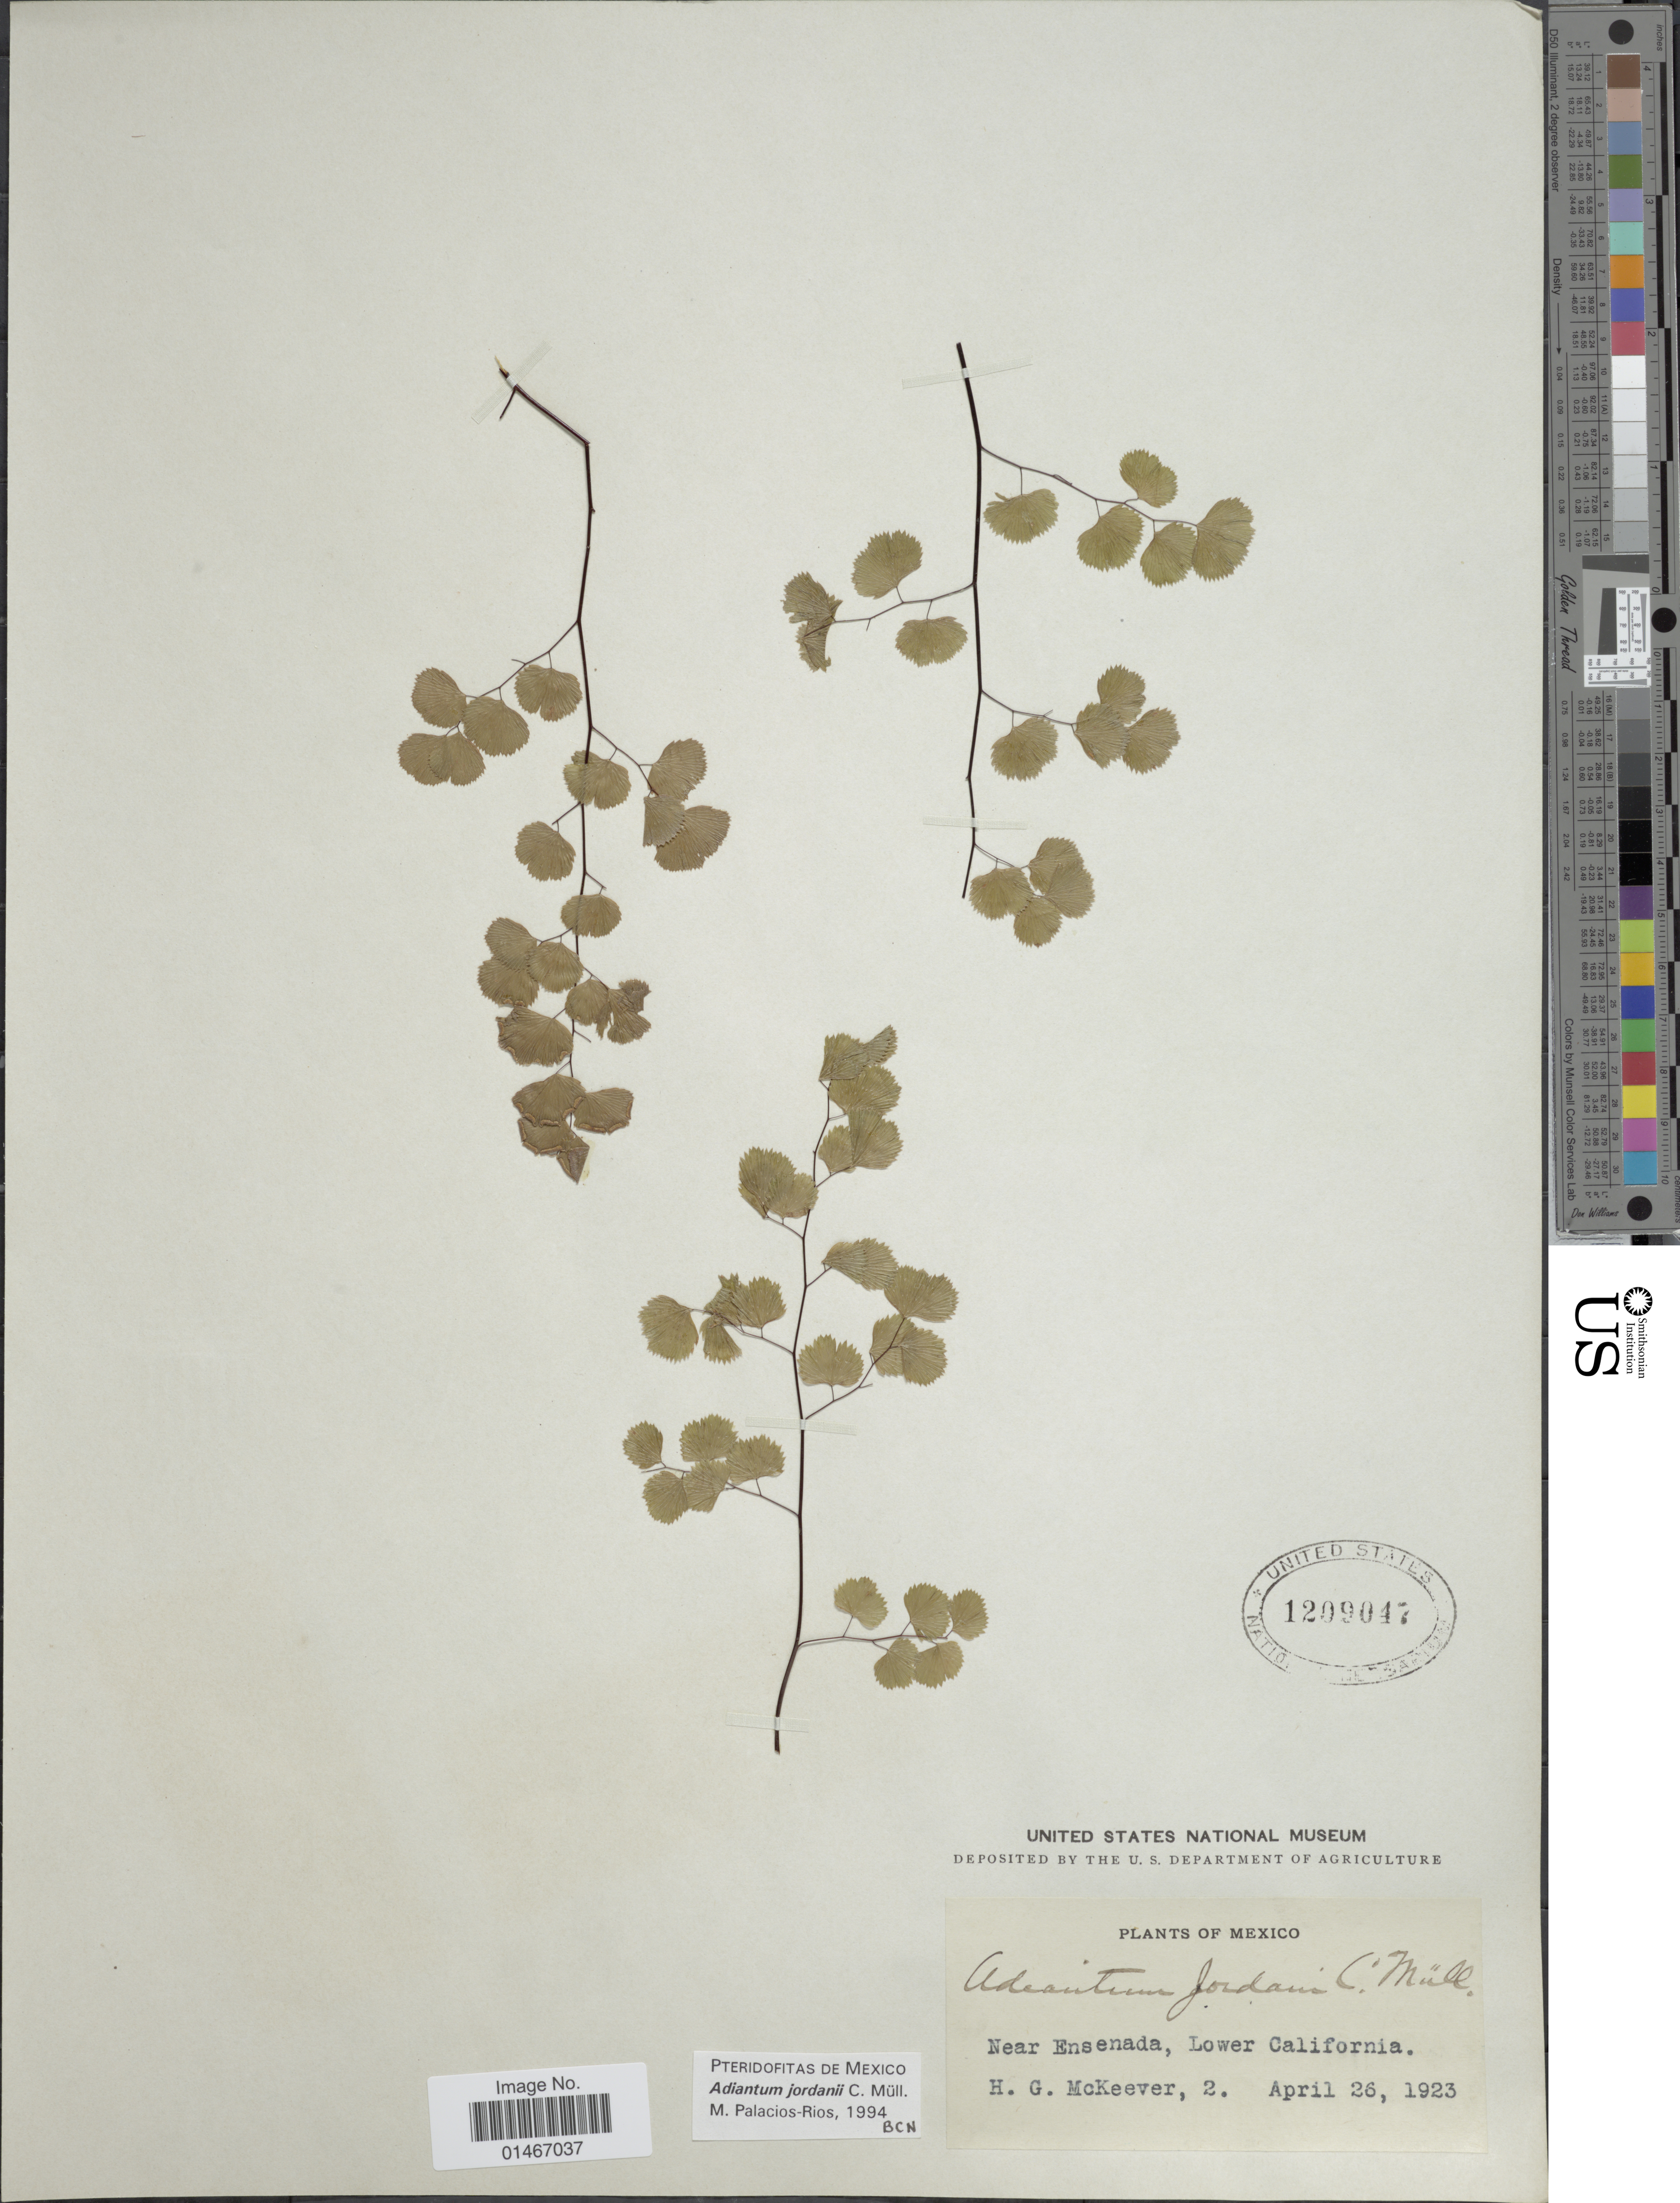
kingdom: Plantae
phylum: Tracheophyta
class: Polypodiopsida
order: Polypodiales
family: Pteridaceae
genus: Adiantum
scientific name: Adiantum jordanii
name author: C.H. Mull.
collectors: H. McKeever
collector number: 2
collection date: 1923-03-26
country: Mexico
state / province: Baja California Norte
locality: Near Ensenada, Lower California.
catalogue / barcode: US 1209047